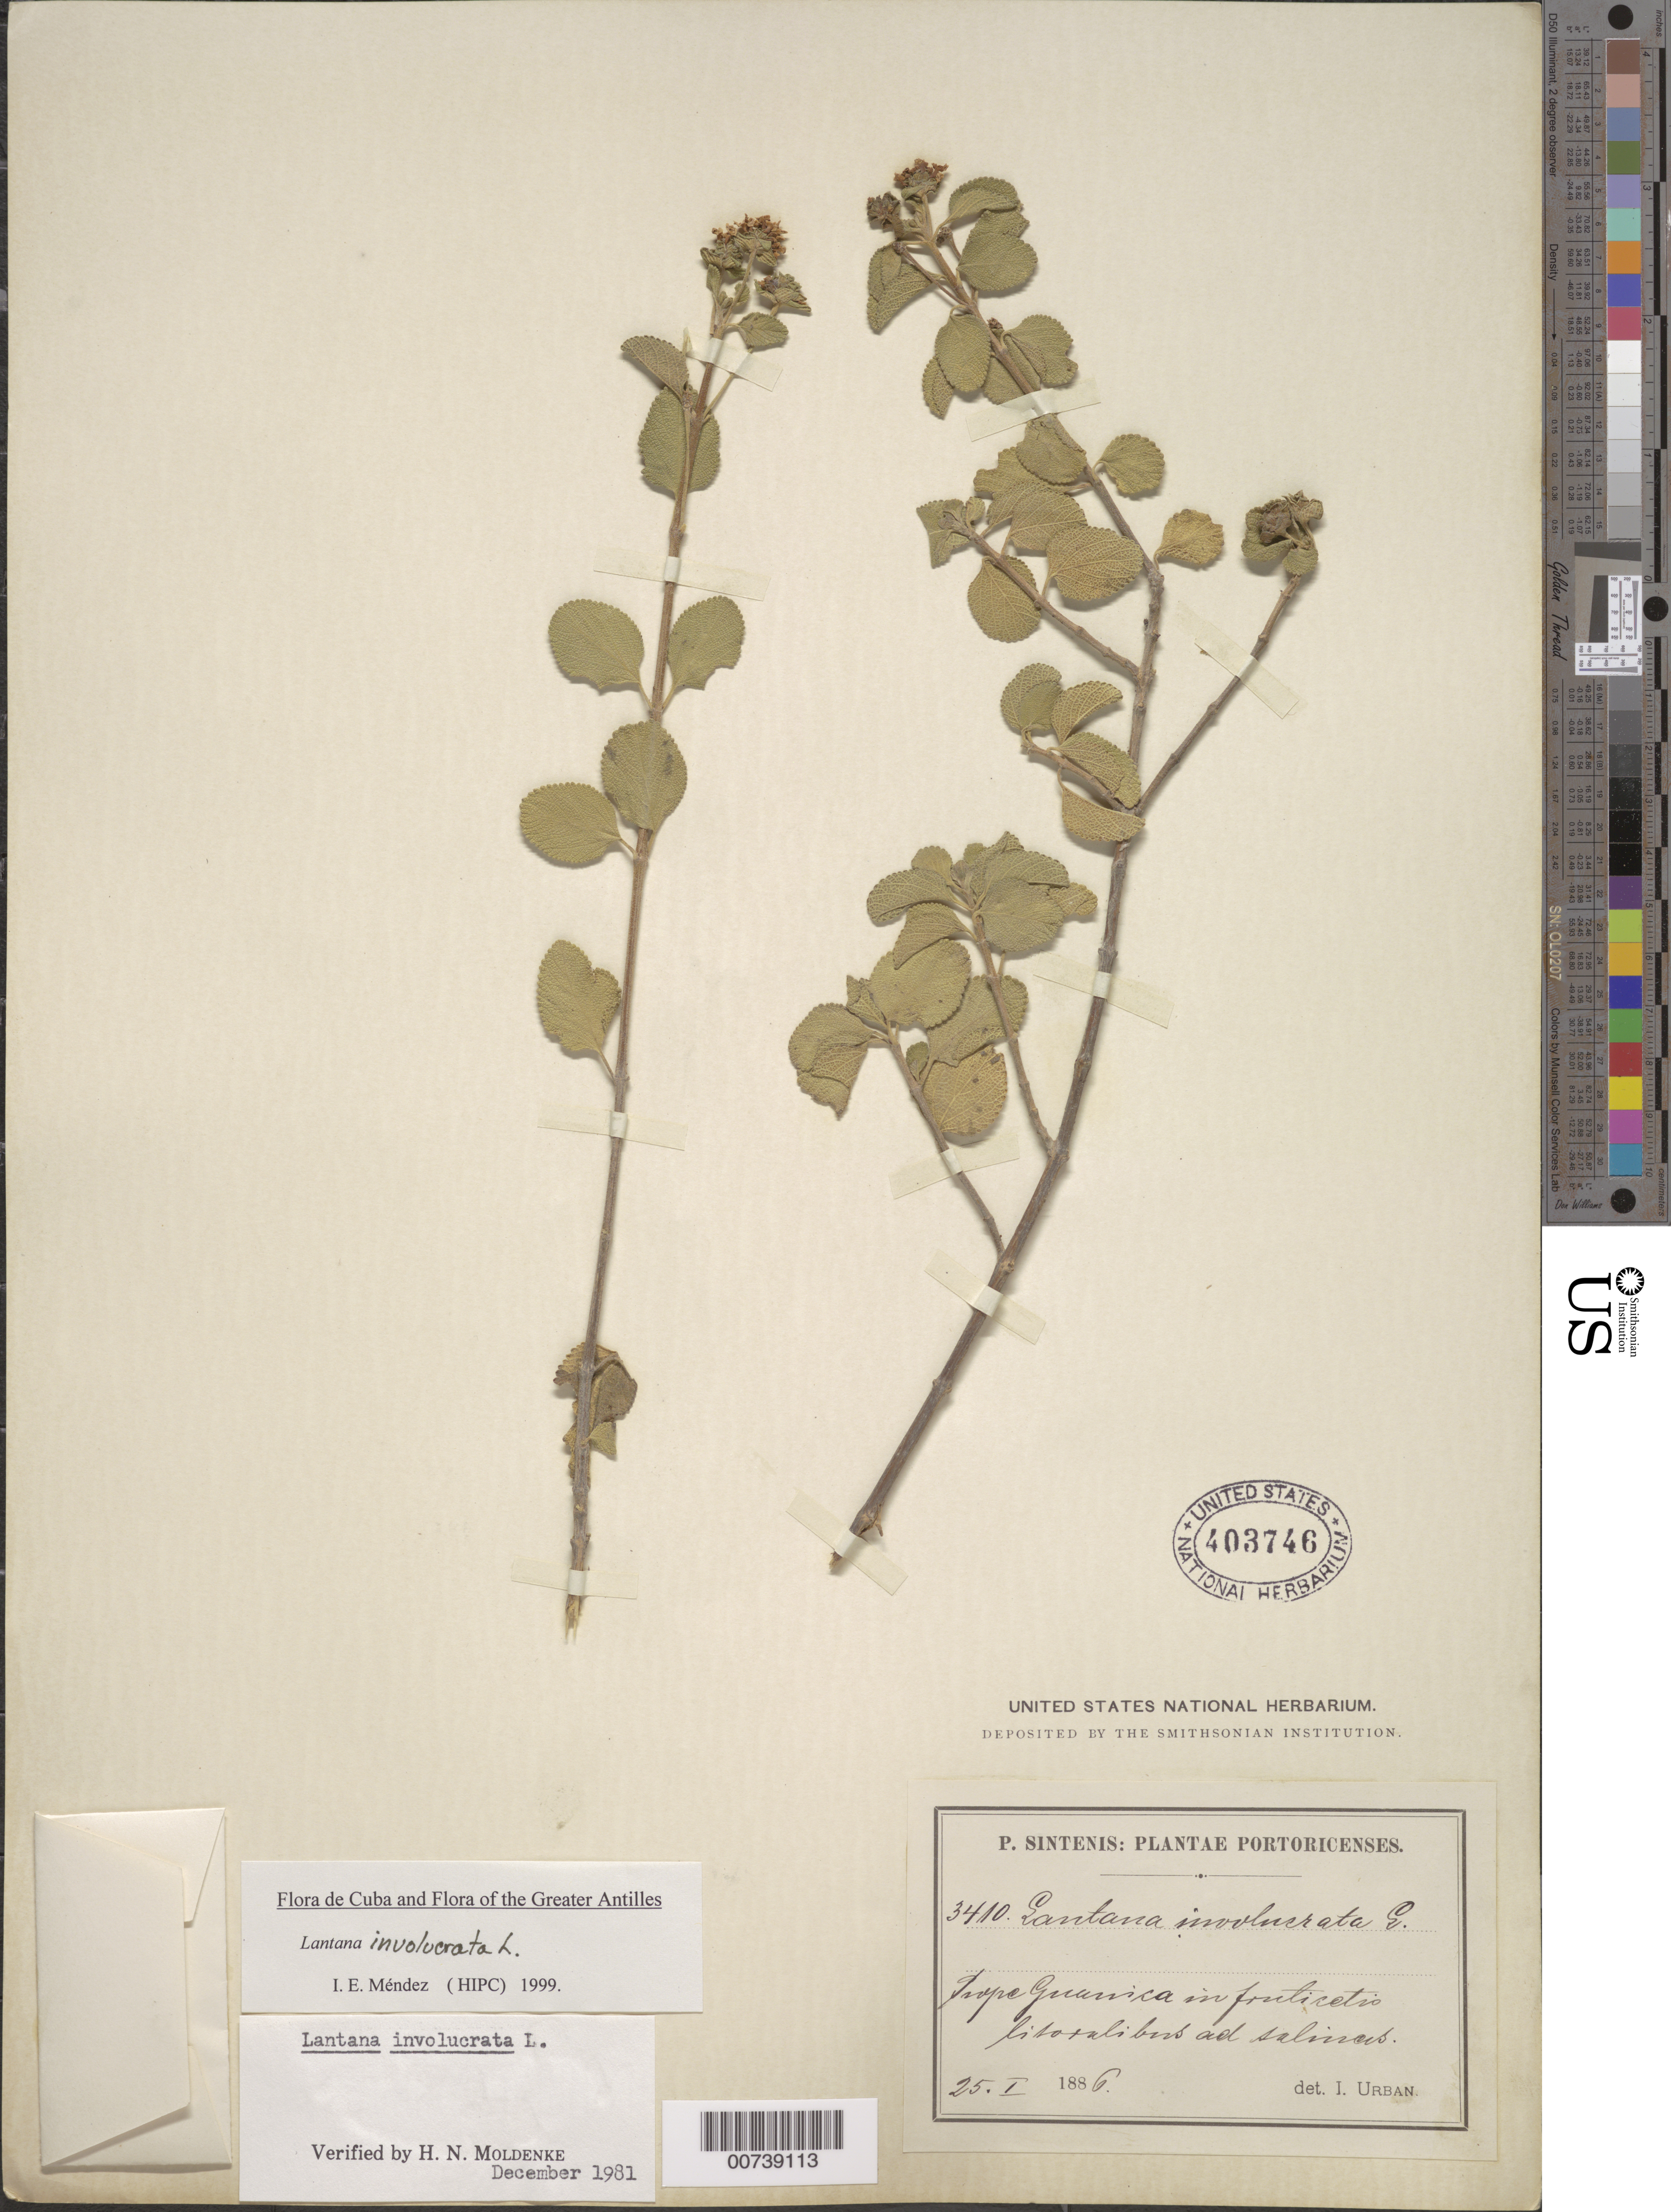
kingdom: Plantae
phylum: Tracheophyta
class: Magnoliopsida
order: Lamiales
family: Verbenaceae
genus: Lantana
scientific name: Lantana involucrata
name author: L.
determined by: Méndez, Isidro E., (HIPC)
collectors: P. Sintenis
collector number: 3410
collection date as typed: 25 Jan 1886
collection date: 1886-01-25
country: Puerto Rico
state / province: Guánica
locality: Prope Guanica in frucetis litoralibus ad Salinas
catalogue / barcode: US 403746